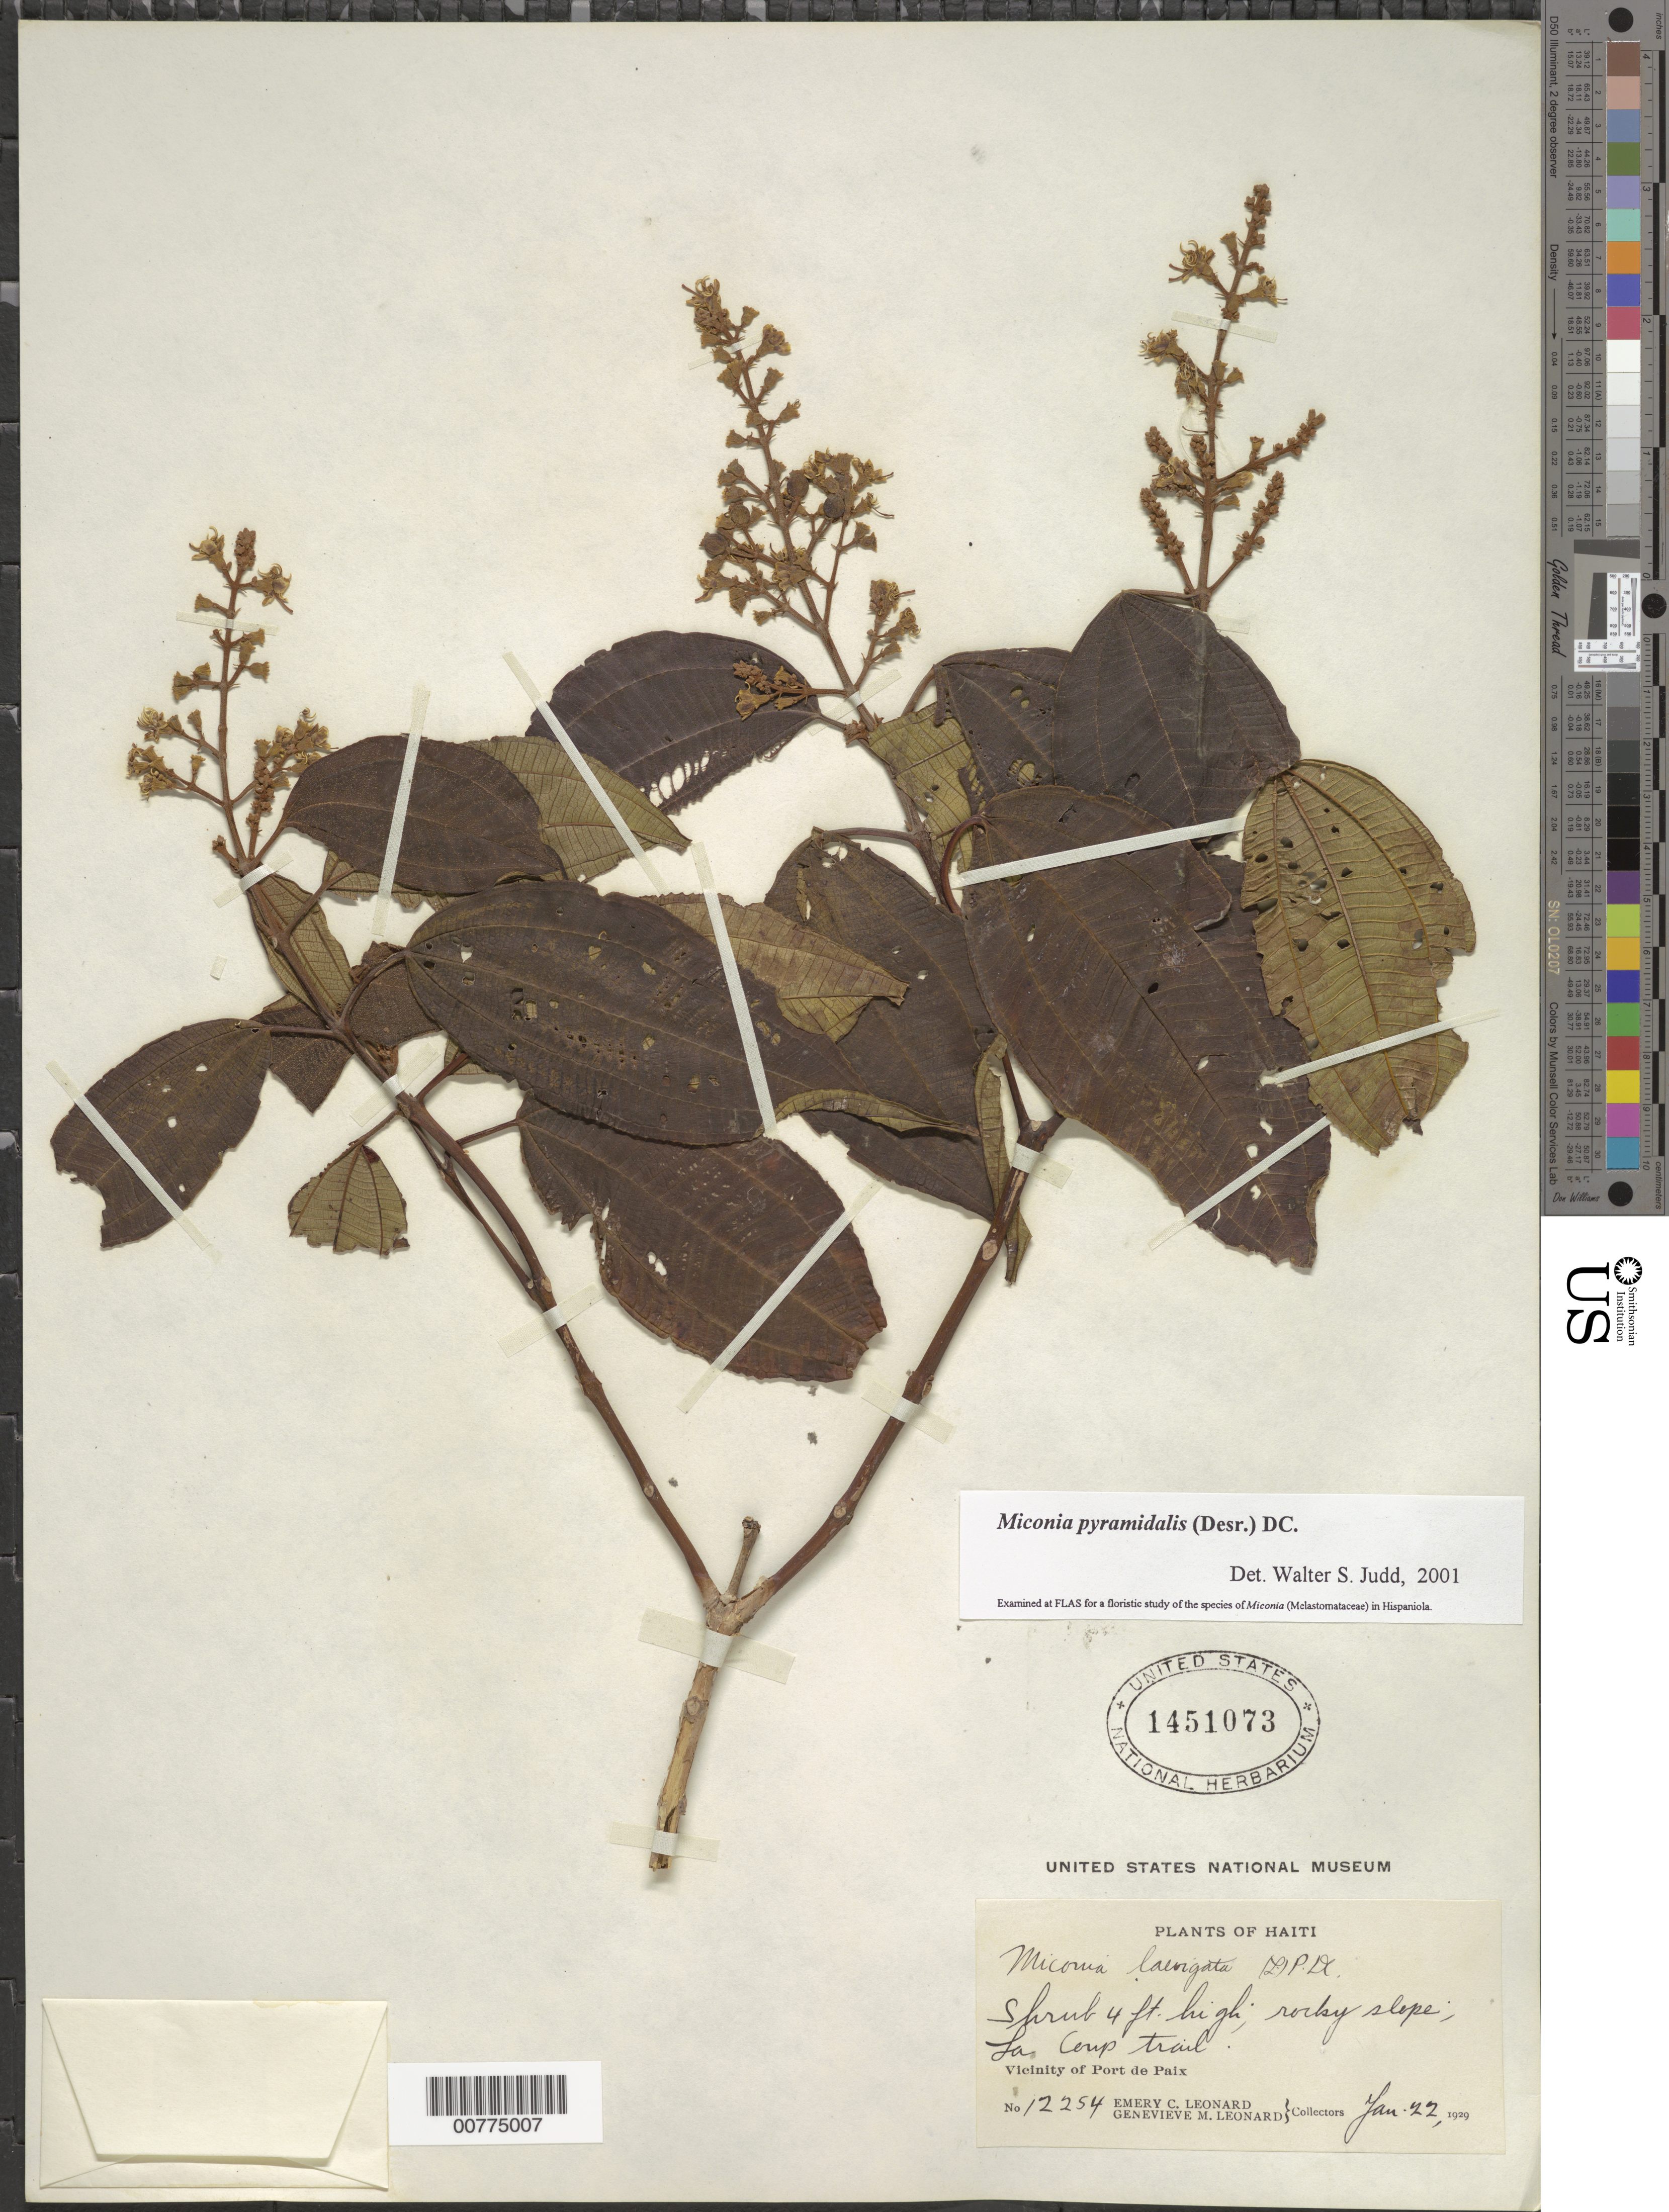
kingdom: Plantae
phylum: Tracheophyta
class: Magnoliopsida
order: Myrtales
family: Melastomataceae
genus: Miconia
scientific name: Miconia pyramidalis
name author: (Desr.) DC.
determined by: Judd, Walter S.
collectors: E. C. Leonard & G. M. Leonard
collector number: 12254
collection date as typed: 22 Jan 1929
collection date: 1929-01-22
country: Haiti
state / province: Nord-Ouest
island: Hispaniola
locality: Vicinity of Port-de-Paix, La Camp trail.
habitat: Rocky slope.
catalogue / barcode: US 1451073